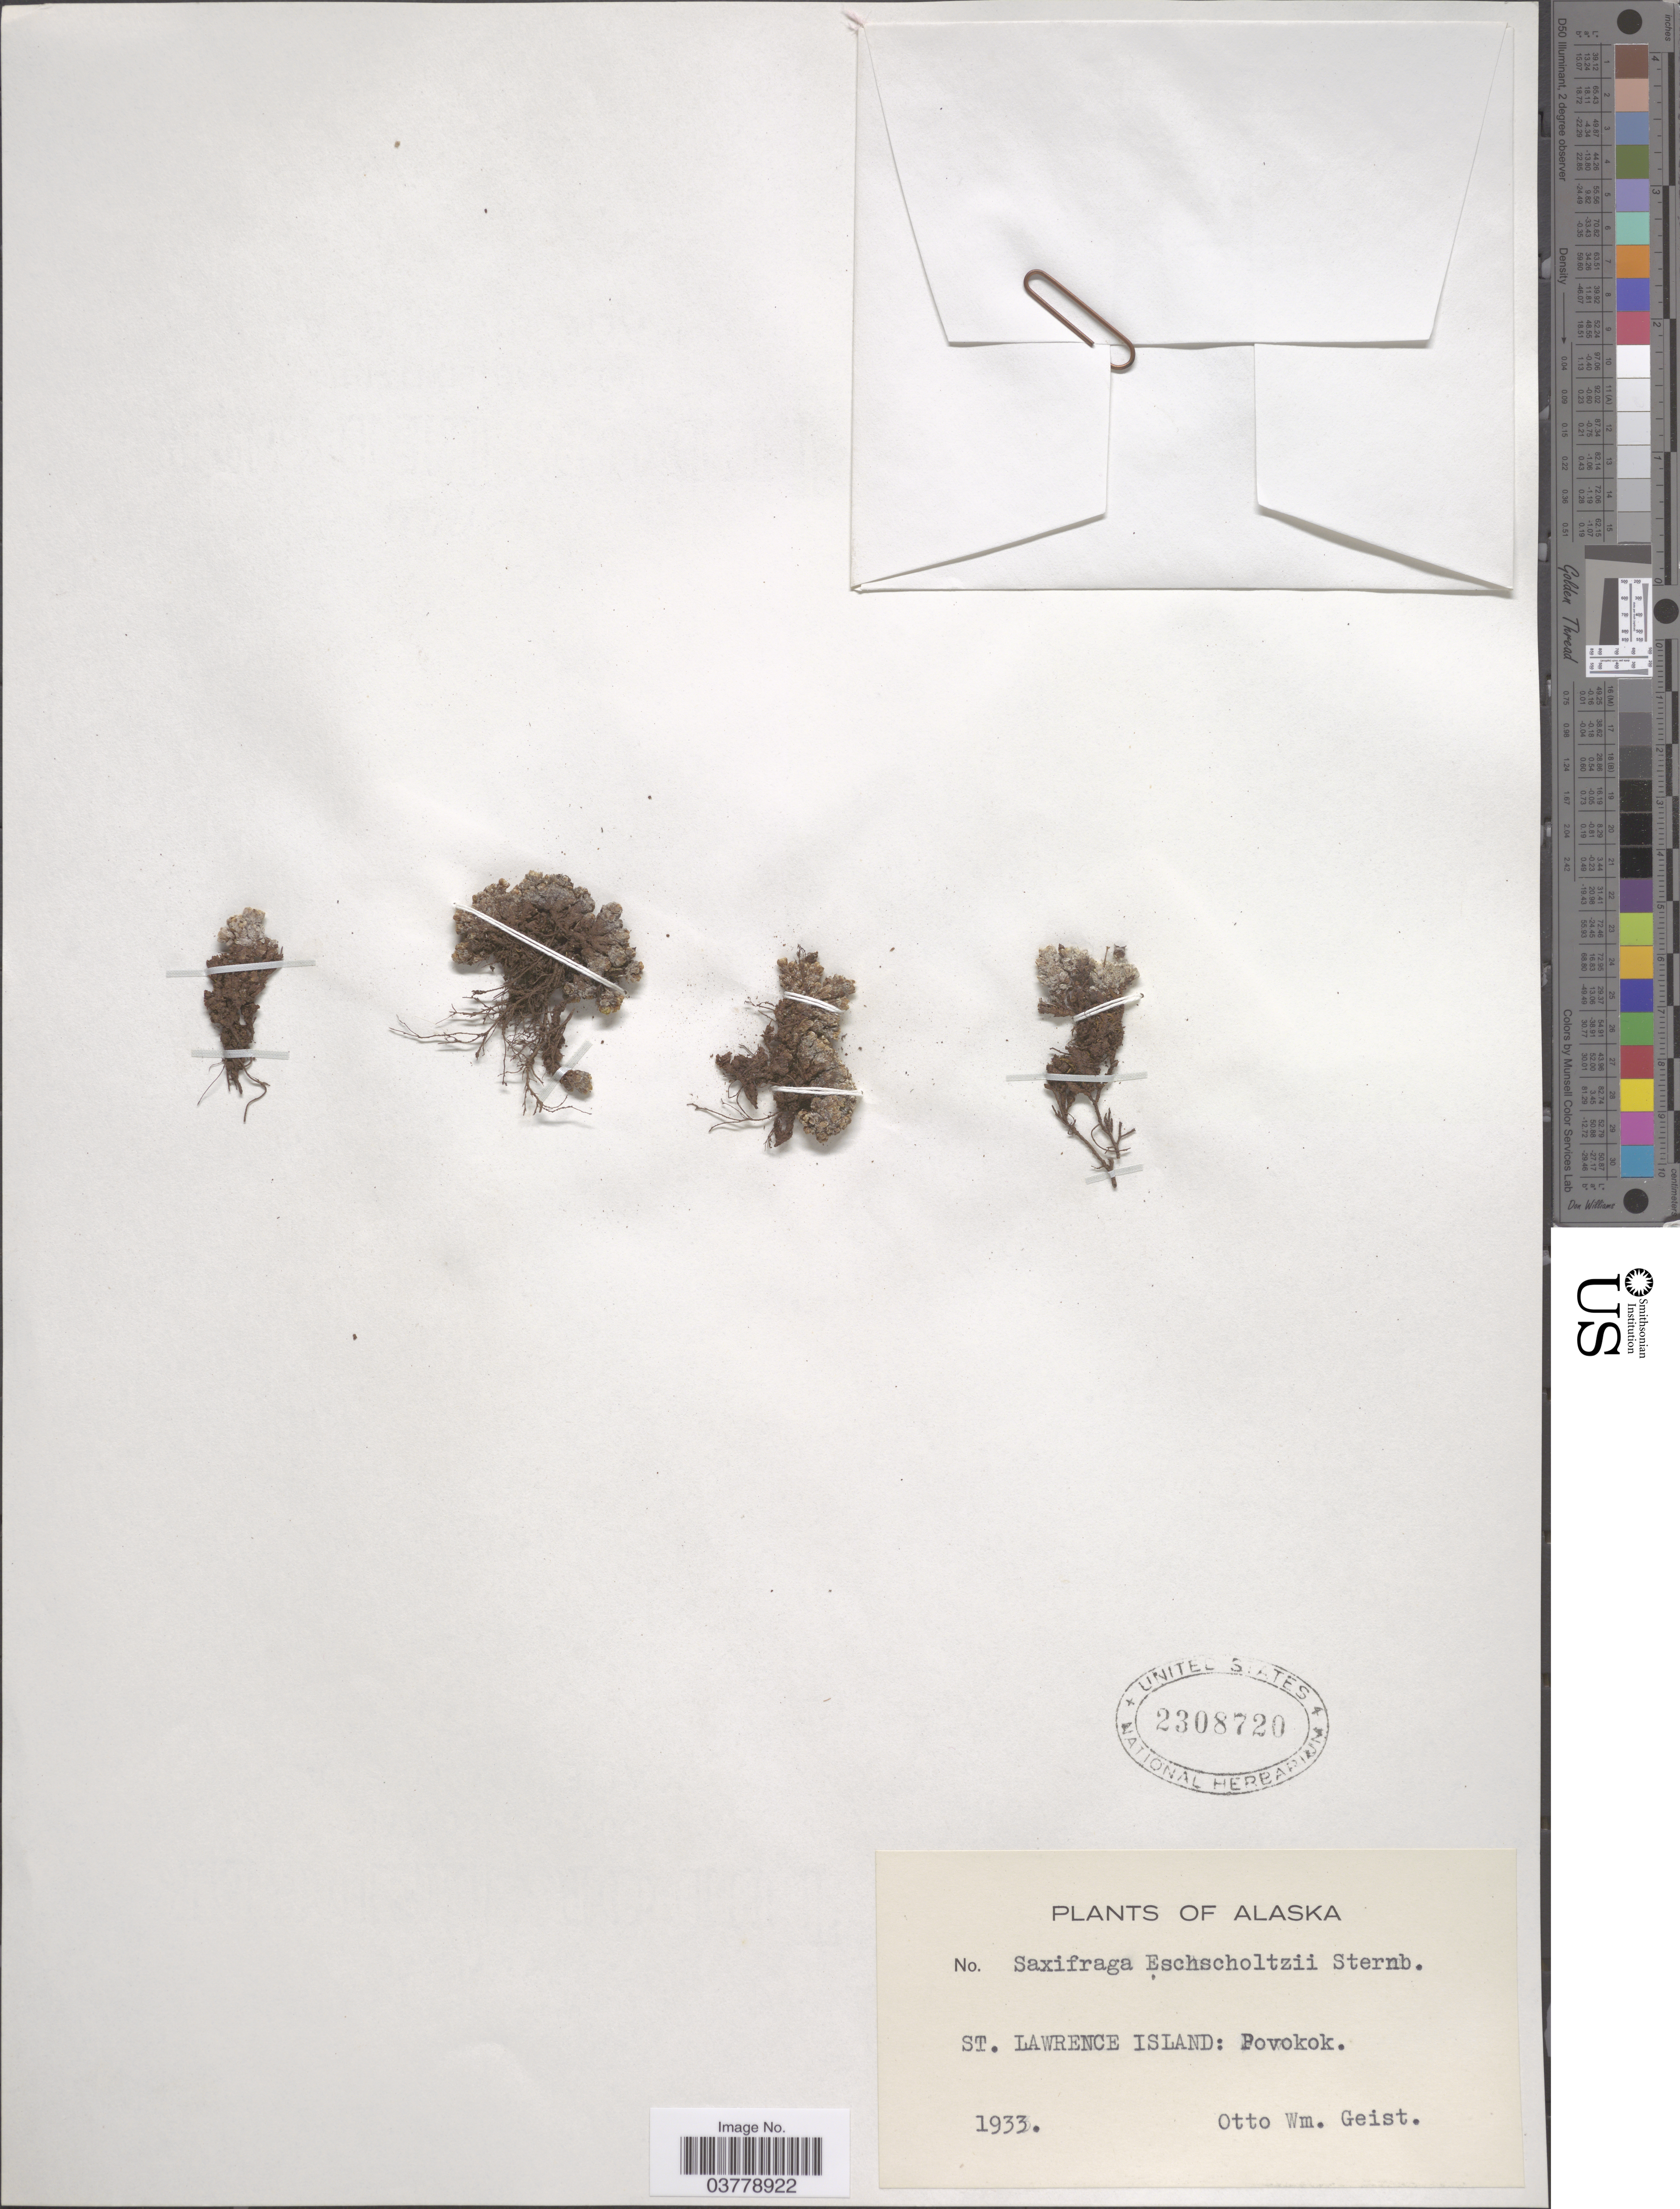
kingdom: Plantae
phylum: Tracheophyta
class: Magnoliopsida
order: Saxifragales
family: Saxifragaceae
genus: Saxifraga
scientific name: Saxifraga eschscholtzii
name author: Sternb.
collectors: O. Geist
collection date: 1933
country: United States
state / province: Alaska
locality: St. Lawrence Island: Povokok.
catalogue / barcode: US 2308720